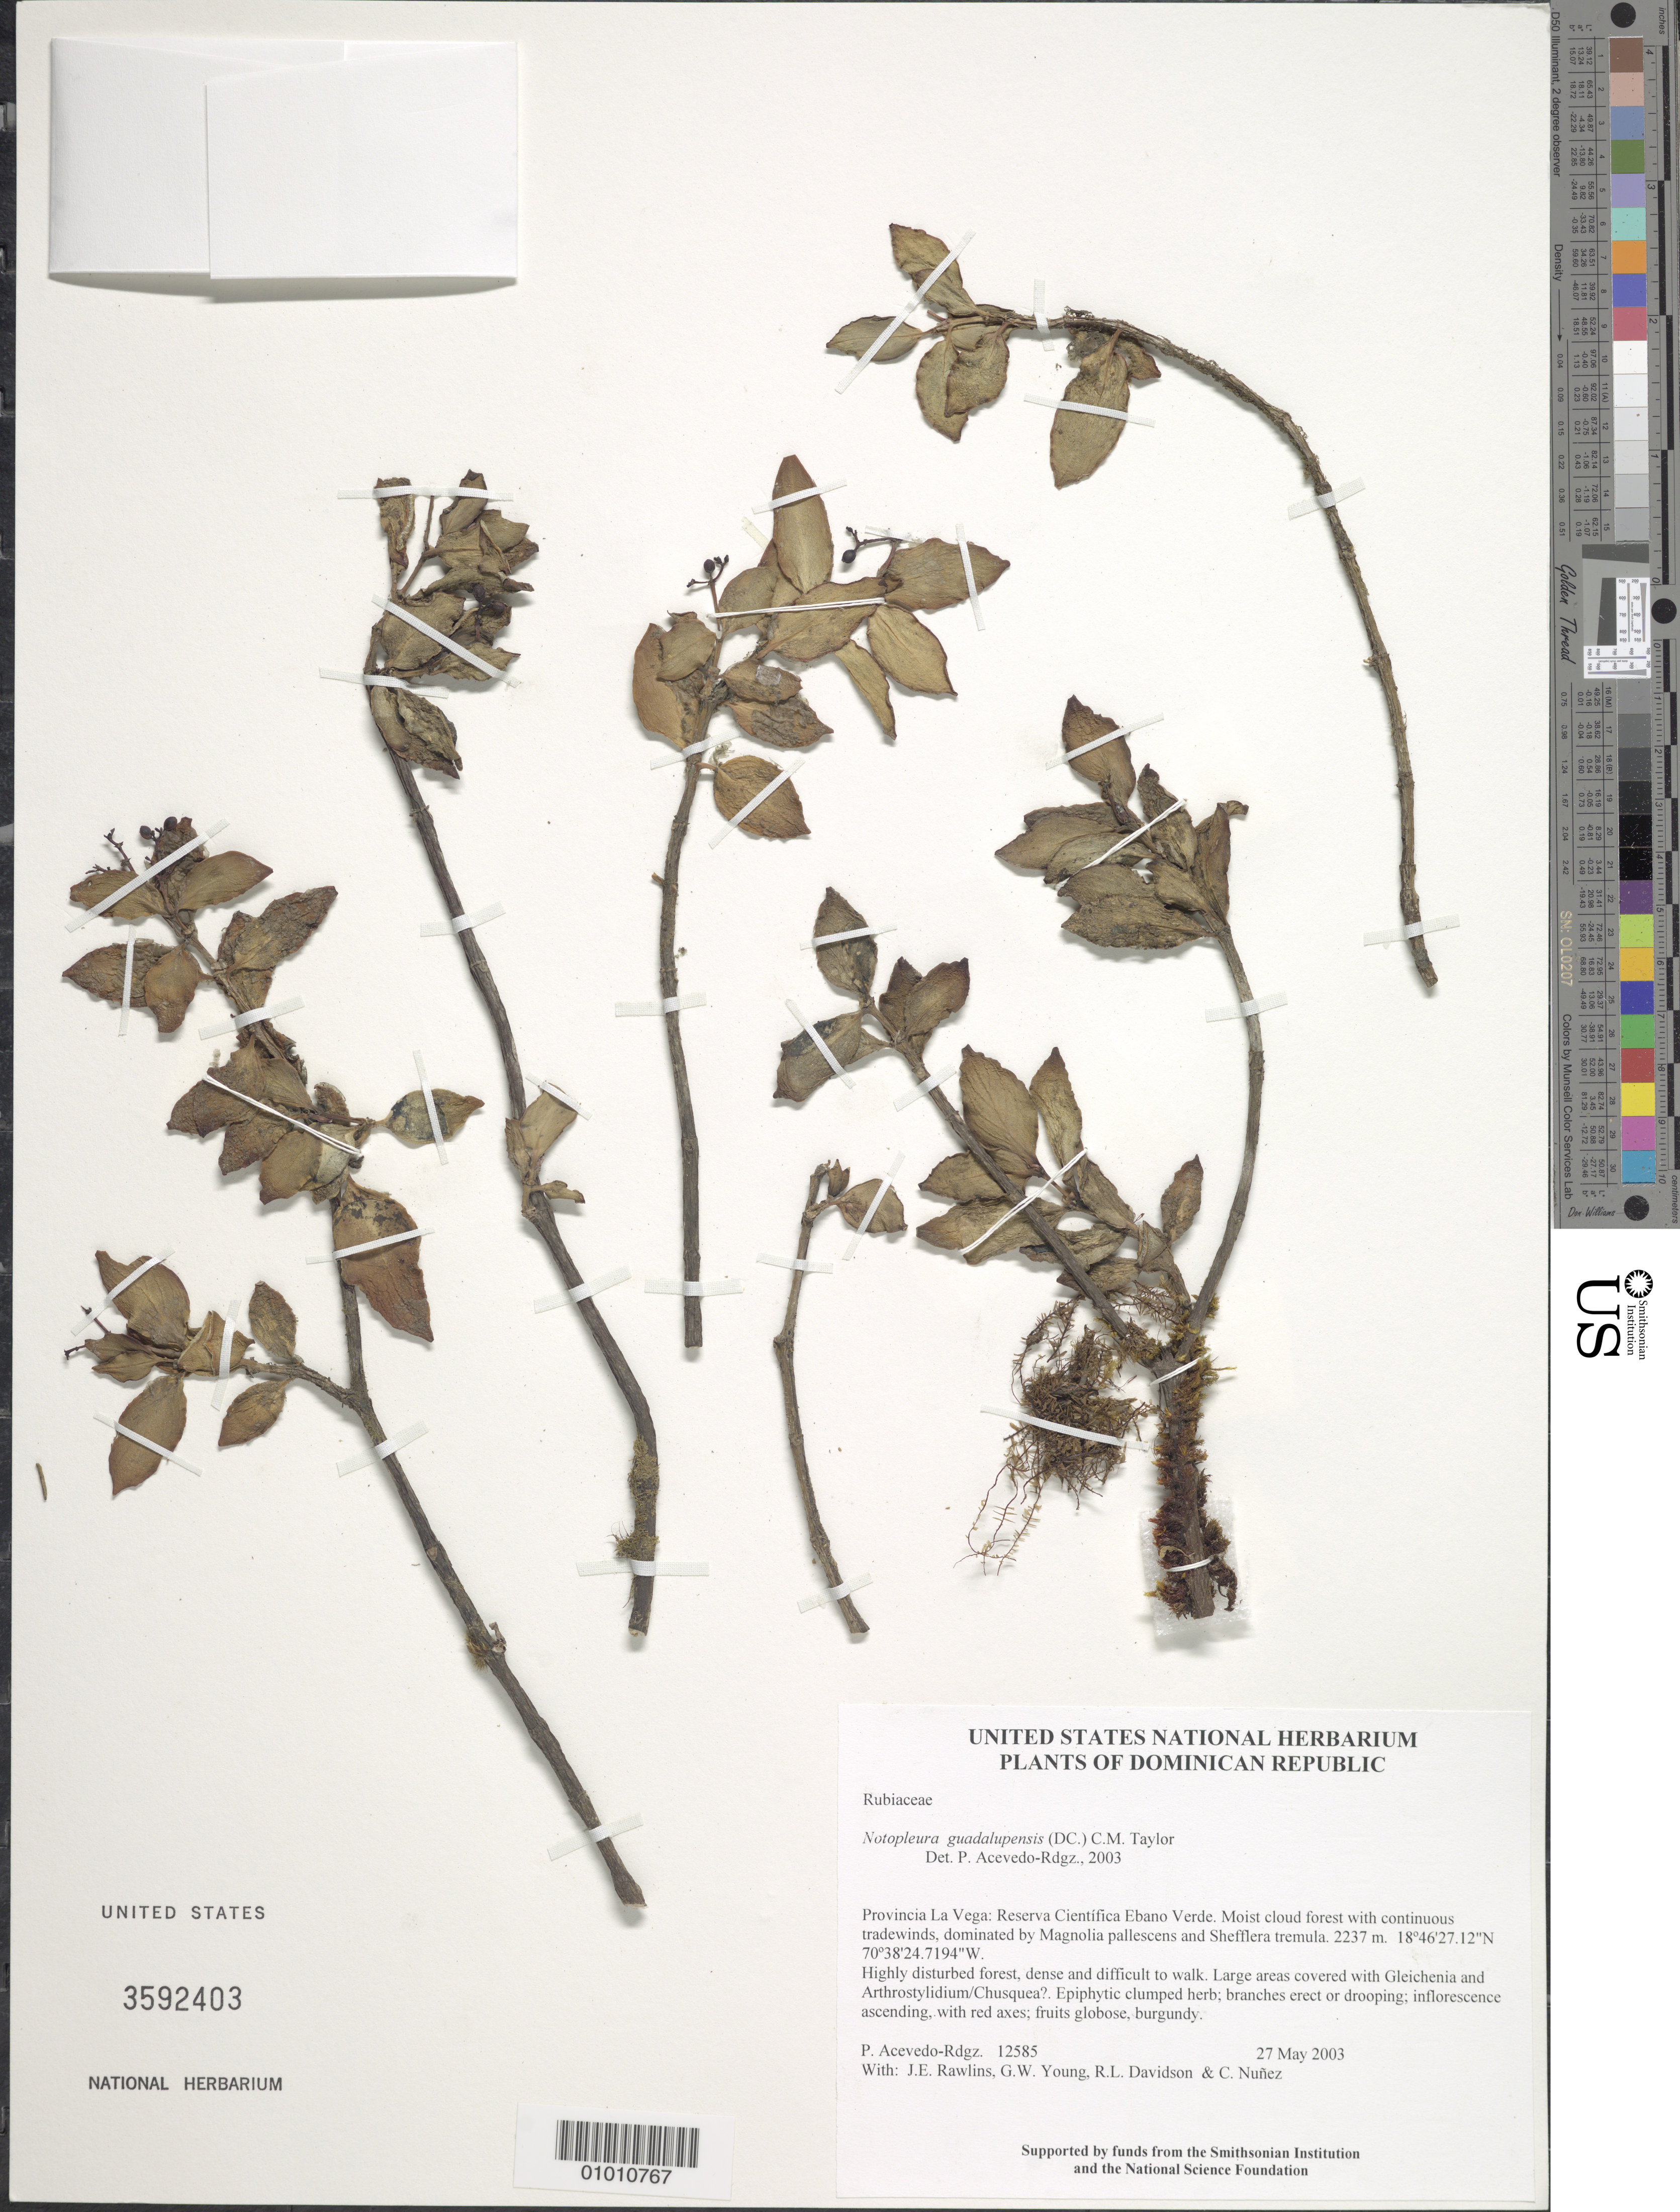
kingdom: Plantae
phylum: Tracheophyta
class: Magnoliopsida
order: Gentianales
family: Rubiaceae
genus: Notopleura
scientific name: Notopleura guadalupensis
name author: (DC.) C.M. Taylor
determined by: Acevedo-Rodríguez, P., (BOT), Smithsonian Institution - National Museum of Natural History (UNITED STATES)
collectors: P. Acevedo-Rodr., J. Rawlins, G. Young, R. Davidson & C. Nunez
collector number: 12585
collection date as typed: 27 May 2003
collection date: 2003-05-27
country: Dominican Republic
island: Hispaniola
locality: Provincia La Vega: Reserva Científica Ebano Verde. Moist cloud forest with continuous tradewinds, dominated by Magnolia pallescens and Shefflera tremula.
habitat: Highly disturbed forest, dense and difficult to walk. Large areas covered with Gleichenia and Arthrostylidium/Chusquea?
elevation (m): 2237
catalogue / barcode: US 3592403